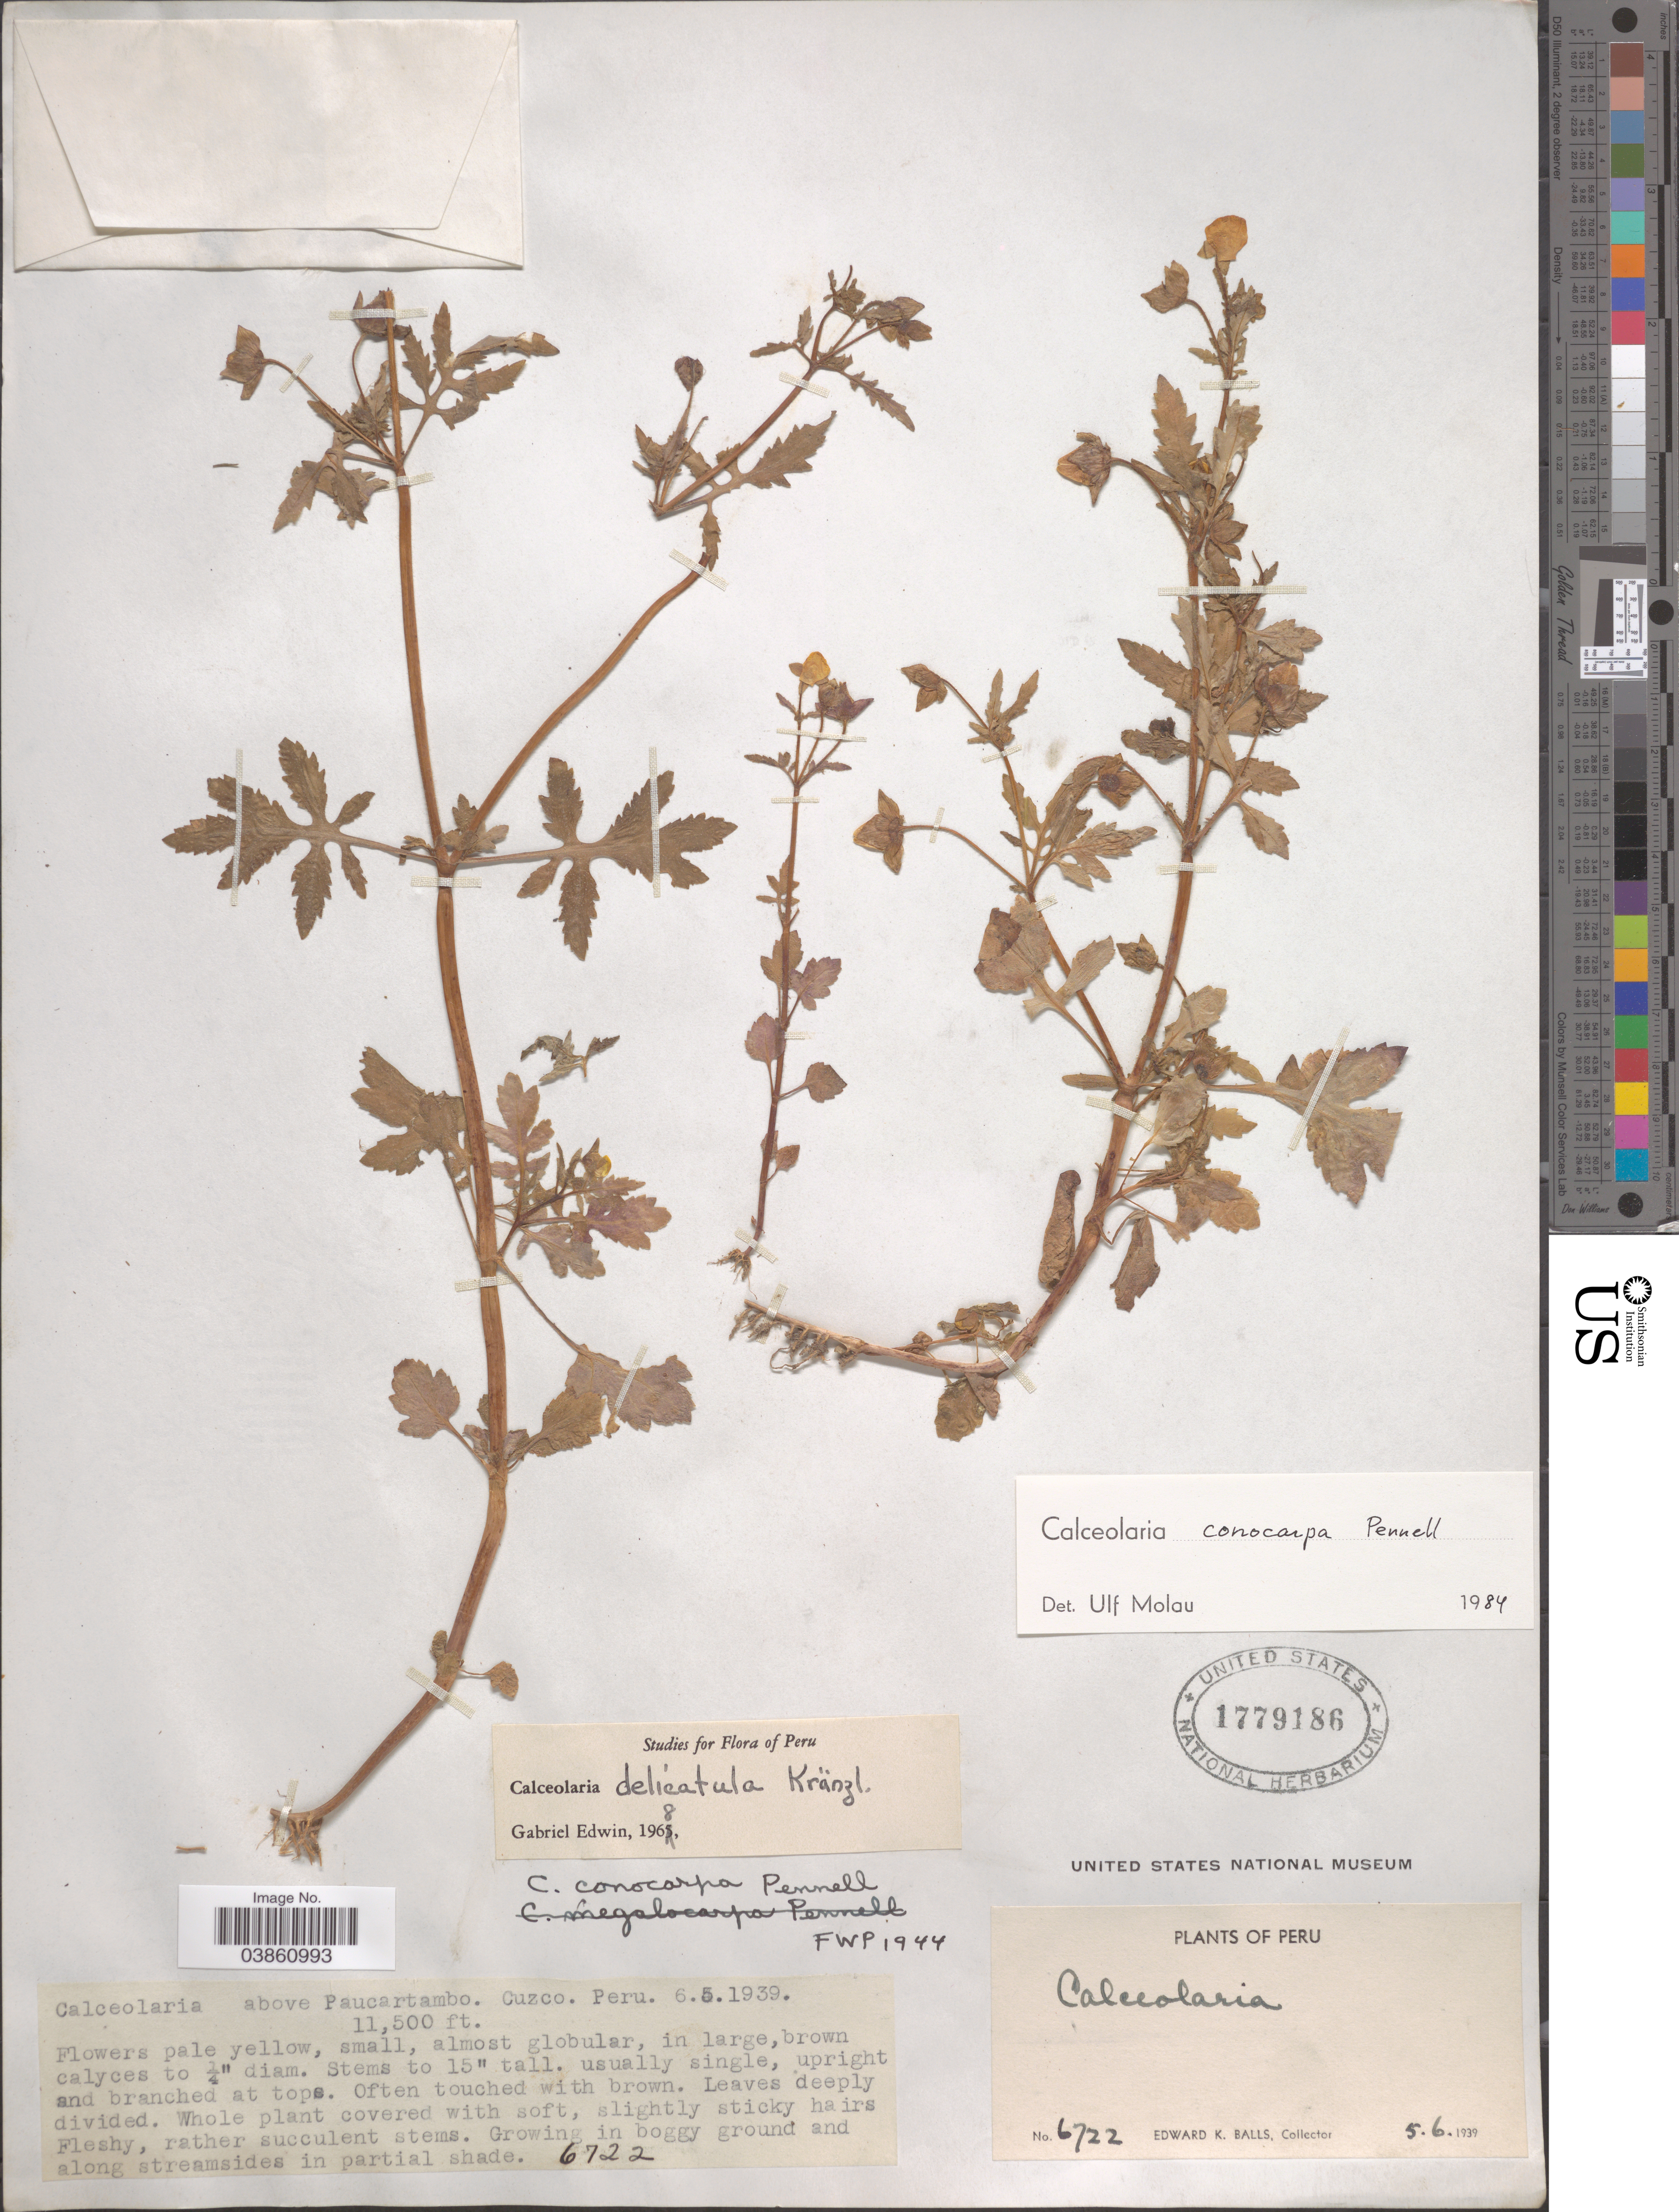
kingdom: Plantae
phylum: Tracheophyta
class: Magnoliopsida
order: Lamiales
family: Calceolariaceae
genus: Calceolaria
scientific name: Calceolaria conocarpa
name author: Pennell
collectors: E. K. Balls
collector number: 6722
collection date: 1939-06-05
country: Peru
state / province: Cusco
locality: Above Paucartambo. Cuzco.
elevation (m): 3505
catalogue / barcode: US 1779186